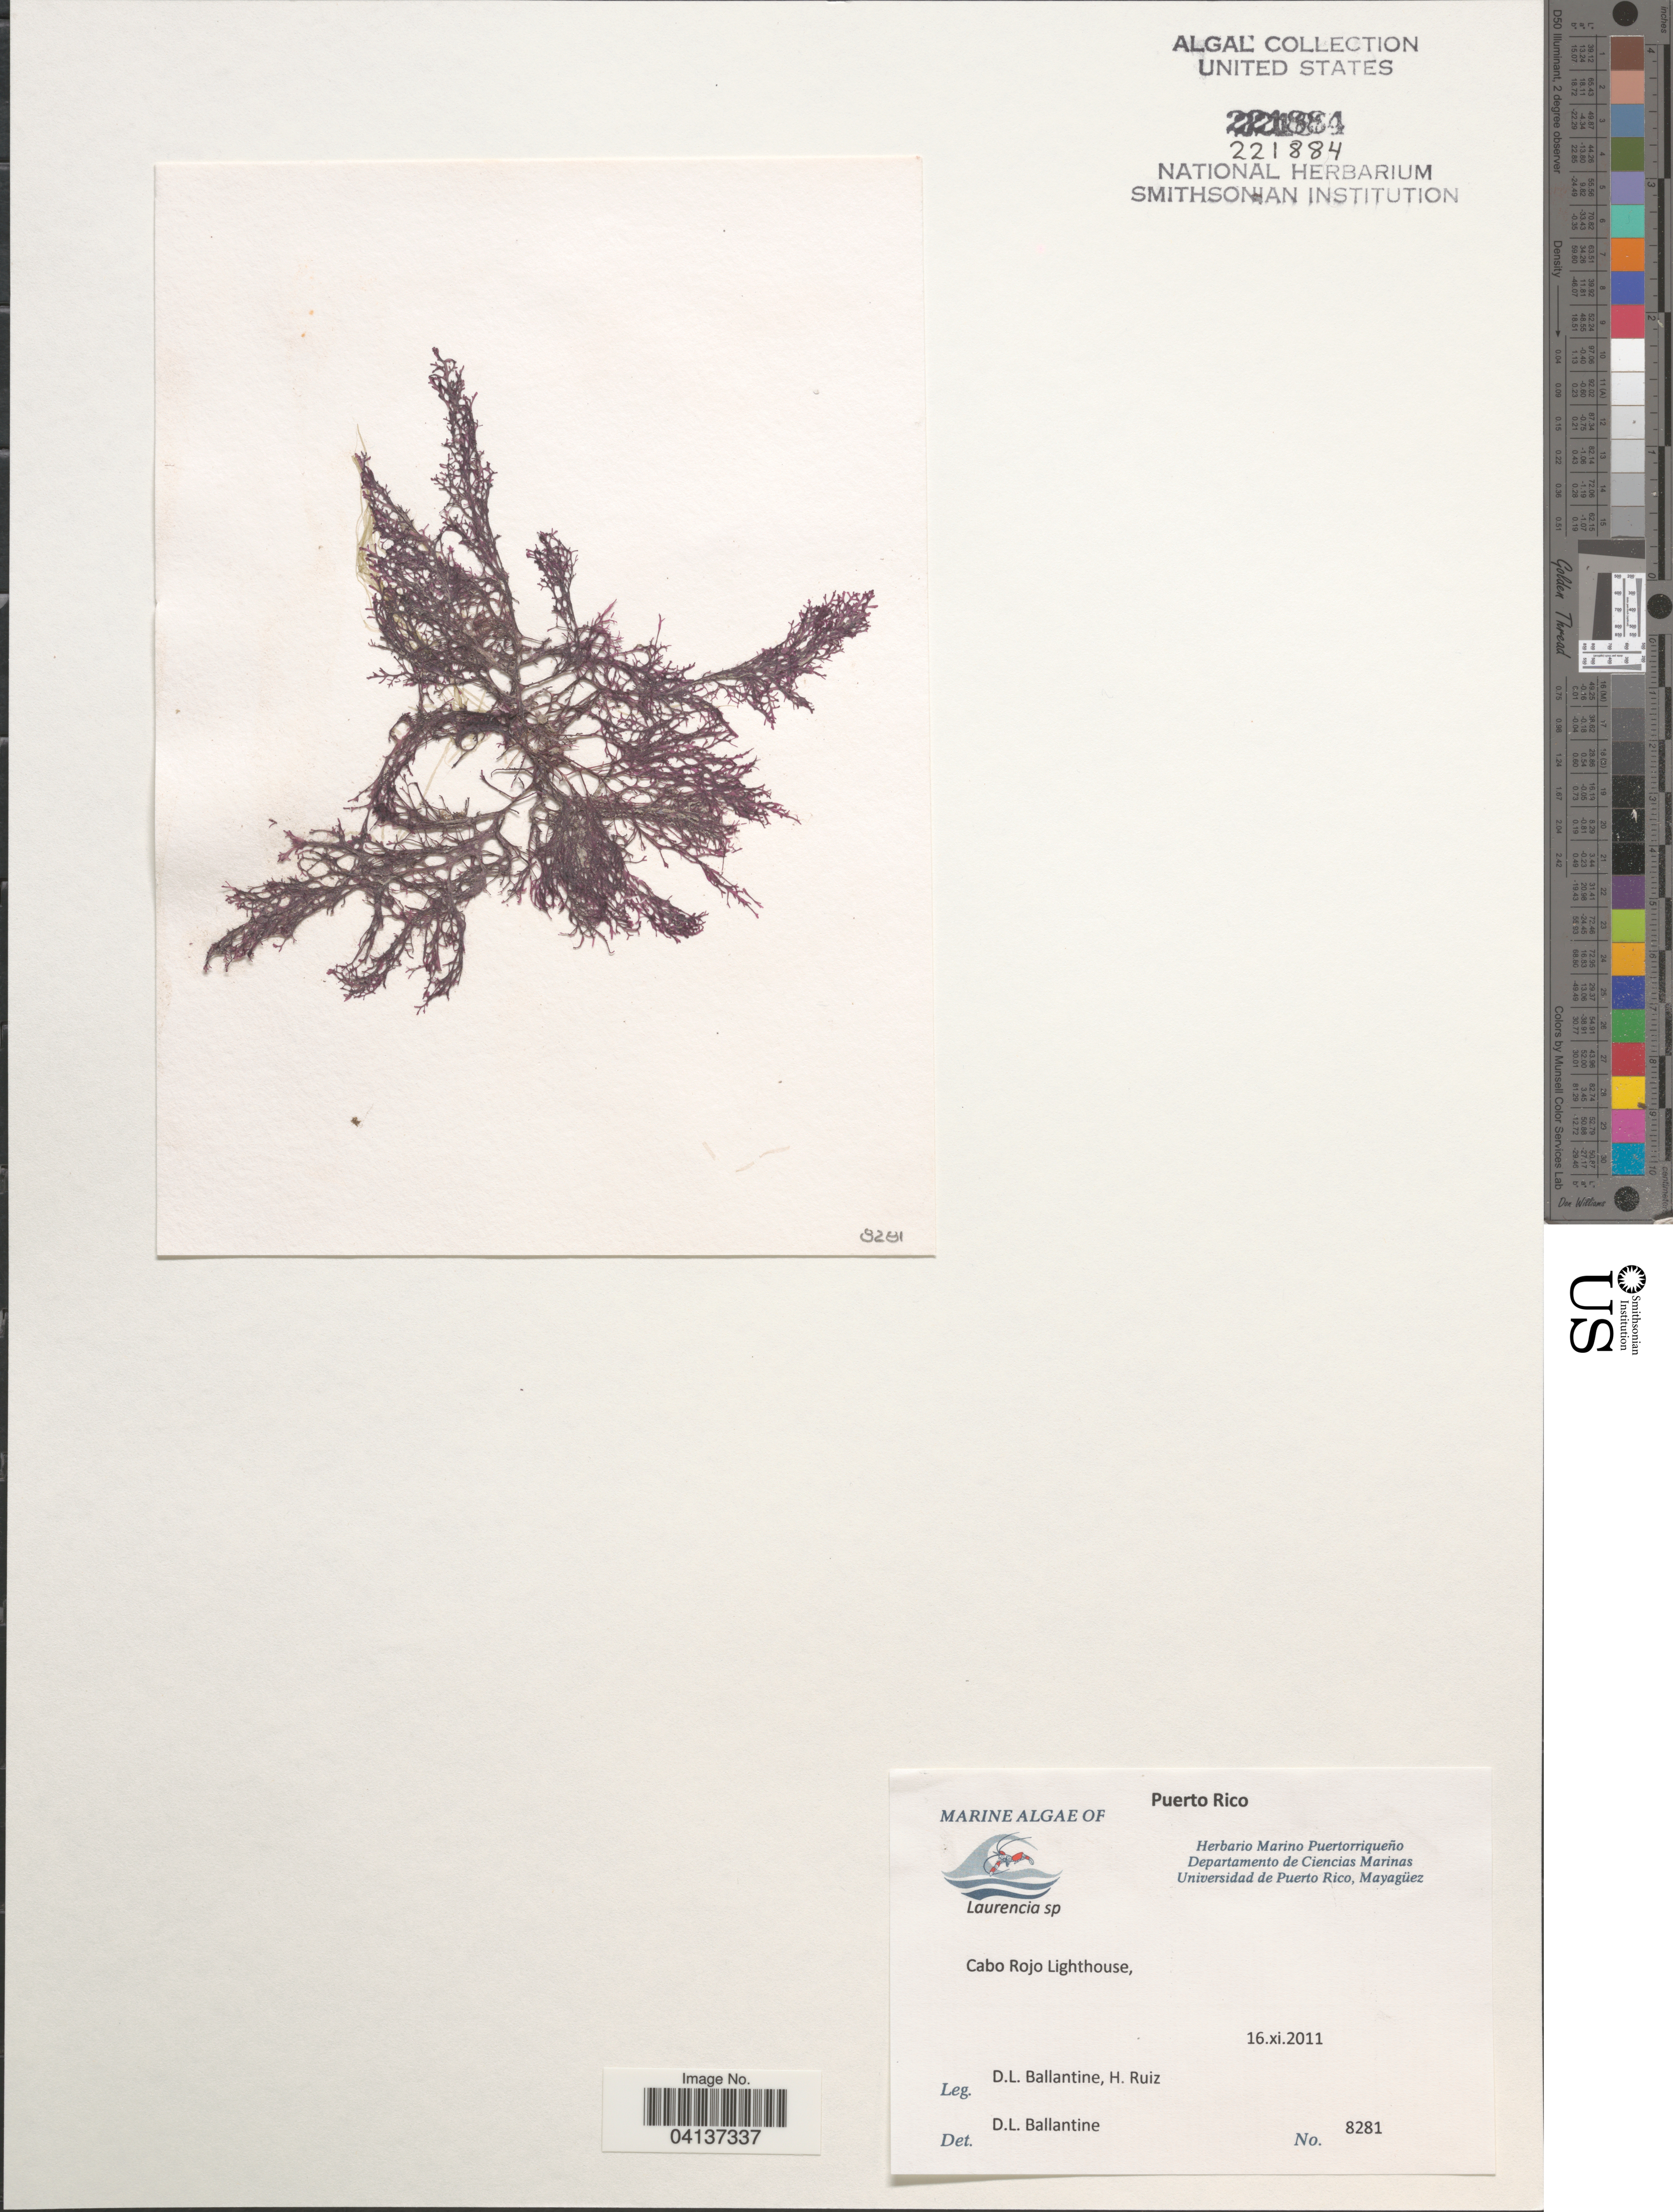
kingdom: Plantae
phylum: Rhodophyta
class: Florideophyceae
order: Ceramiales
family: Rhodomelaceae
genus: Laurencia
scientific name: Laurencia sp.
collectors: D.L. Ballantine & H. Ruiz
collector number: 8281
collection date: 2011-11-16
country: Puerto Rico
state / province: Çabo Rojo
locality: Cabo Rojo Lighthouse.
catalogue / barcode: US 221884